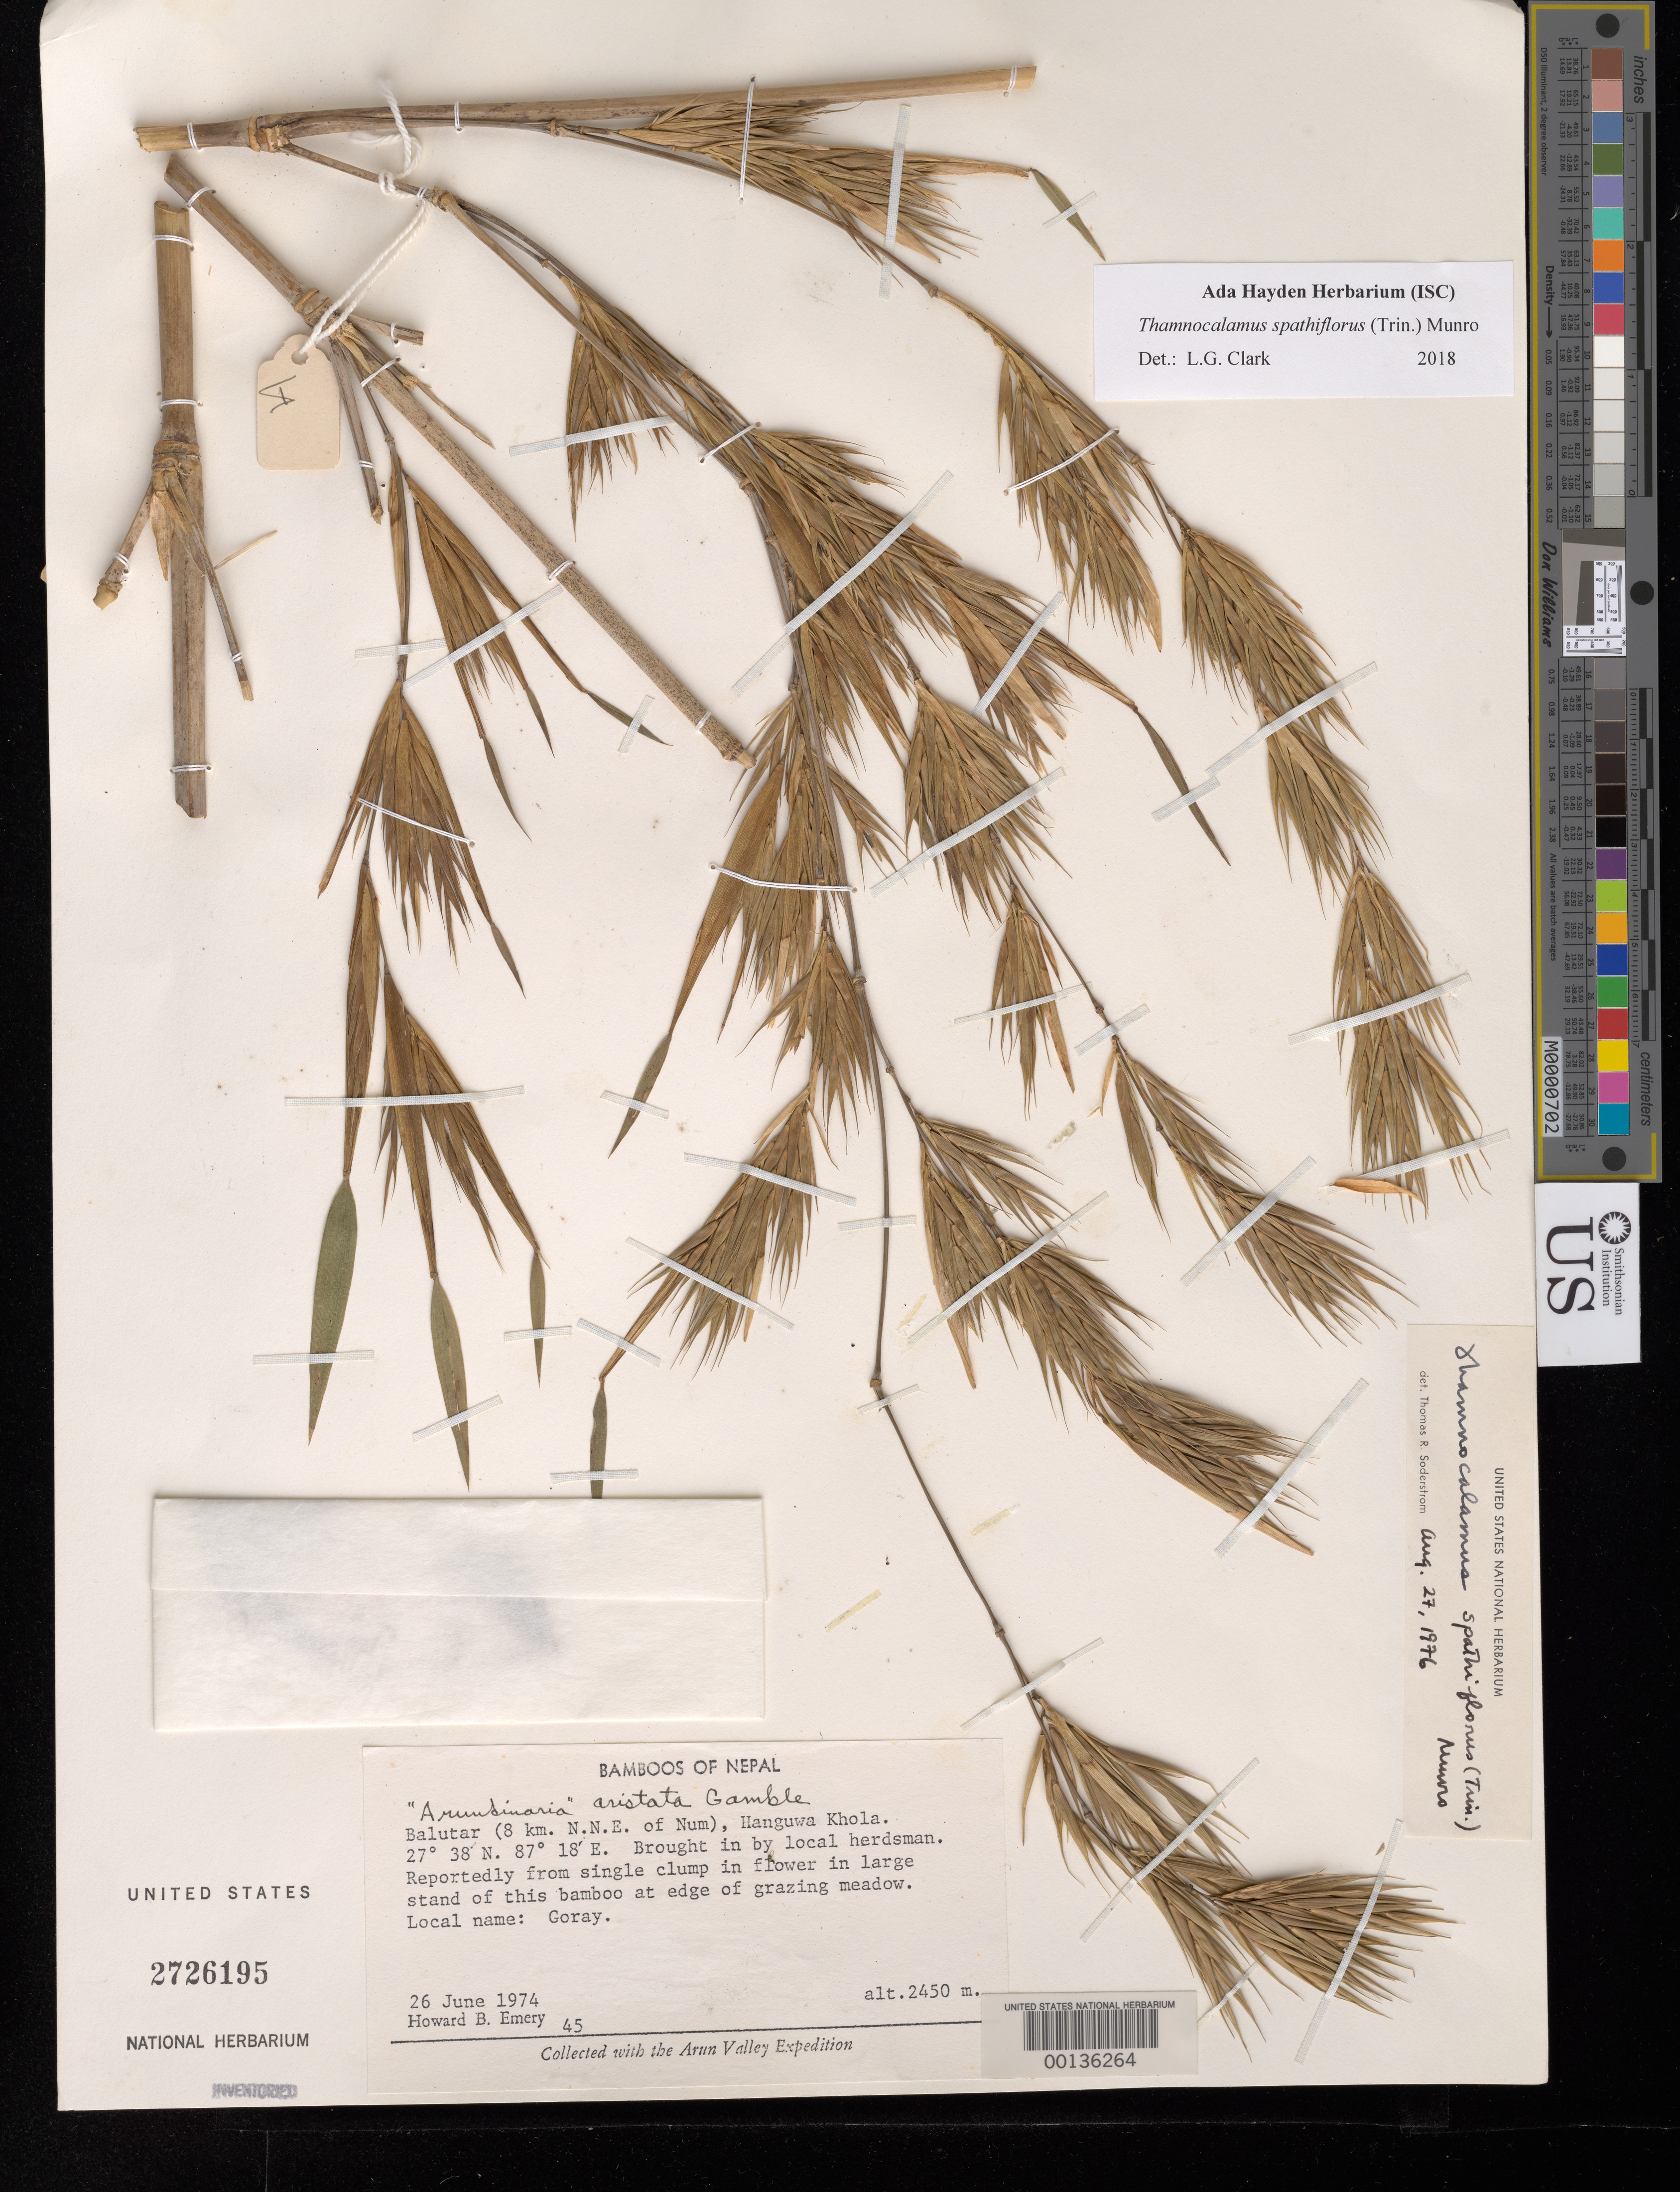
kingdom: Plantae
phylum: Tracheophyta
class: Liliopsida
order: Poales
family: Poaceae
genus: Thamnocalamus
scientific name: Thamnocalamus aristatus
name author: (Gamble) E.G. Camus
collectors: H. B. Emery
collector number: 45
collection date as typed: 26 Jun 1974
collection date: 1974-06-26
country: Nepal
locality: Balutar, hanguwa khola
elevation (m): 2450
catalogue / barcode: US 2726195